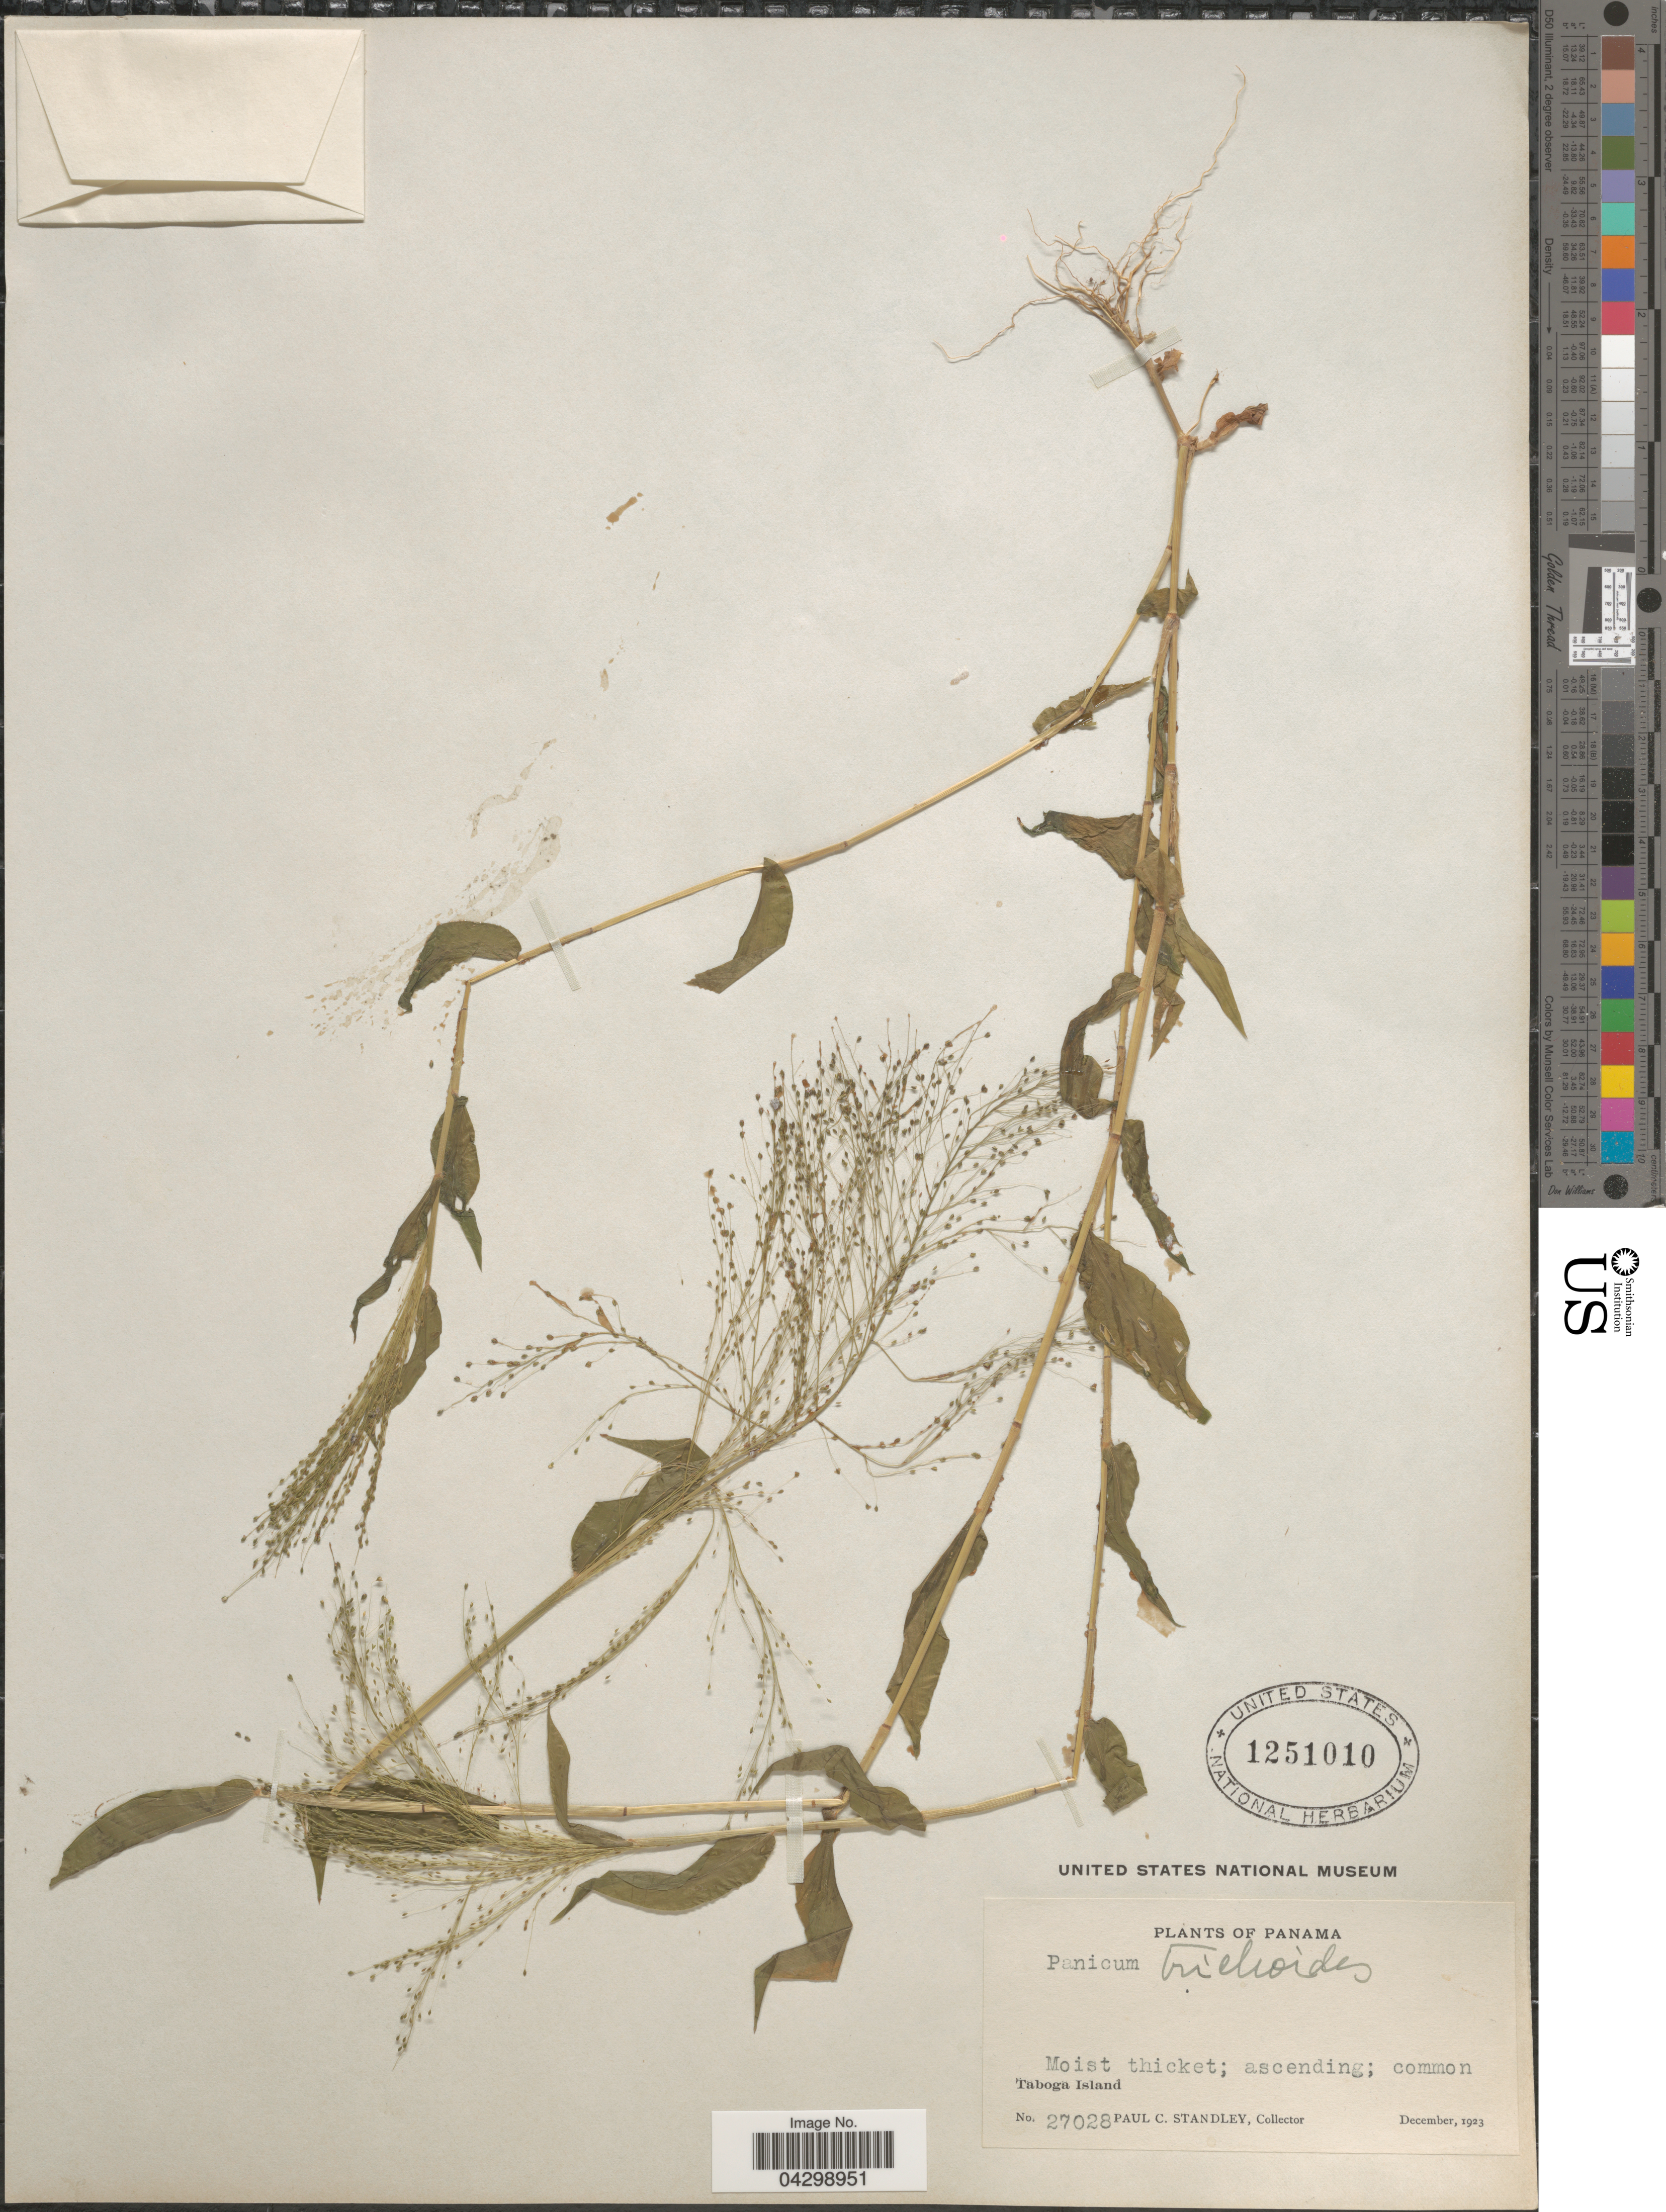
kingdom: Plantae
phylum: Tracheophyta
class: Liliopsida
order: Poales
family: Poaceae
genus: Panicum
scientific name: Panicum trichoides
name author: Sw.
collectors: P. C. Standley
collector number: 27028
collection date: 1923-12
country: Panama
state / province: Panamá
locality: Moist thicket; common. Taboga Island.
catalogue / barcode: US 1251010